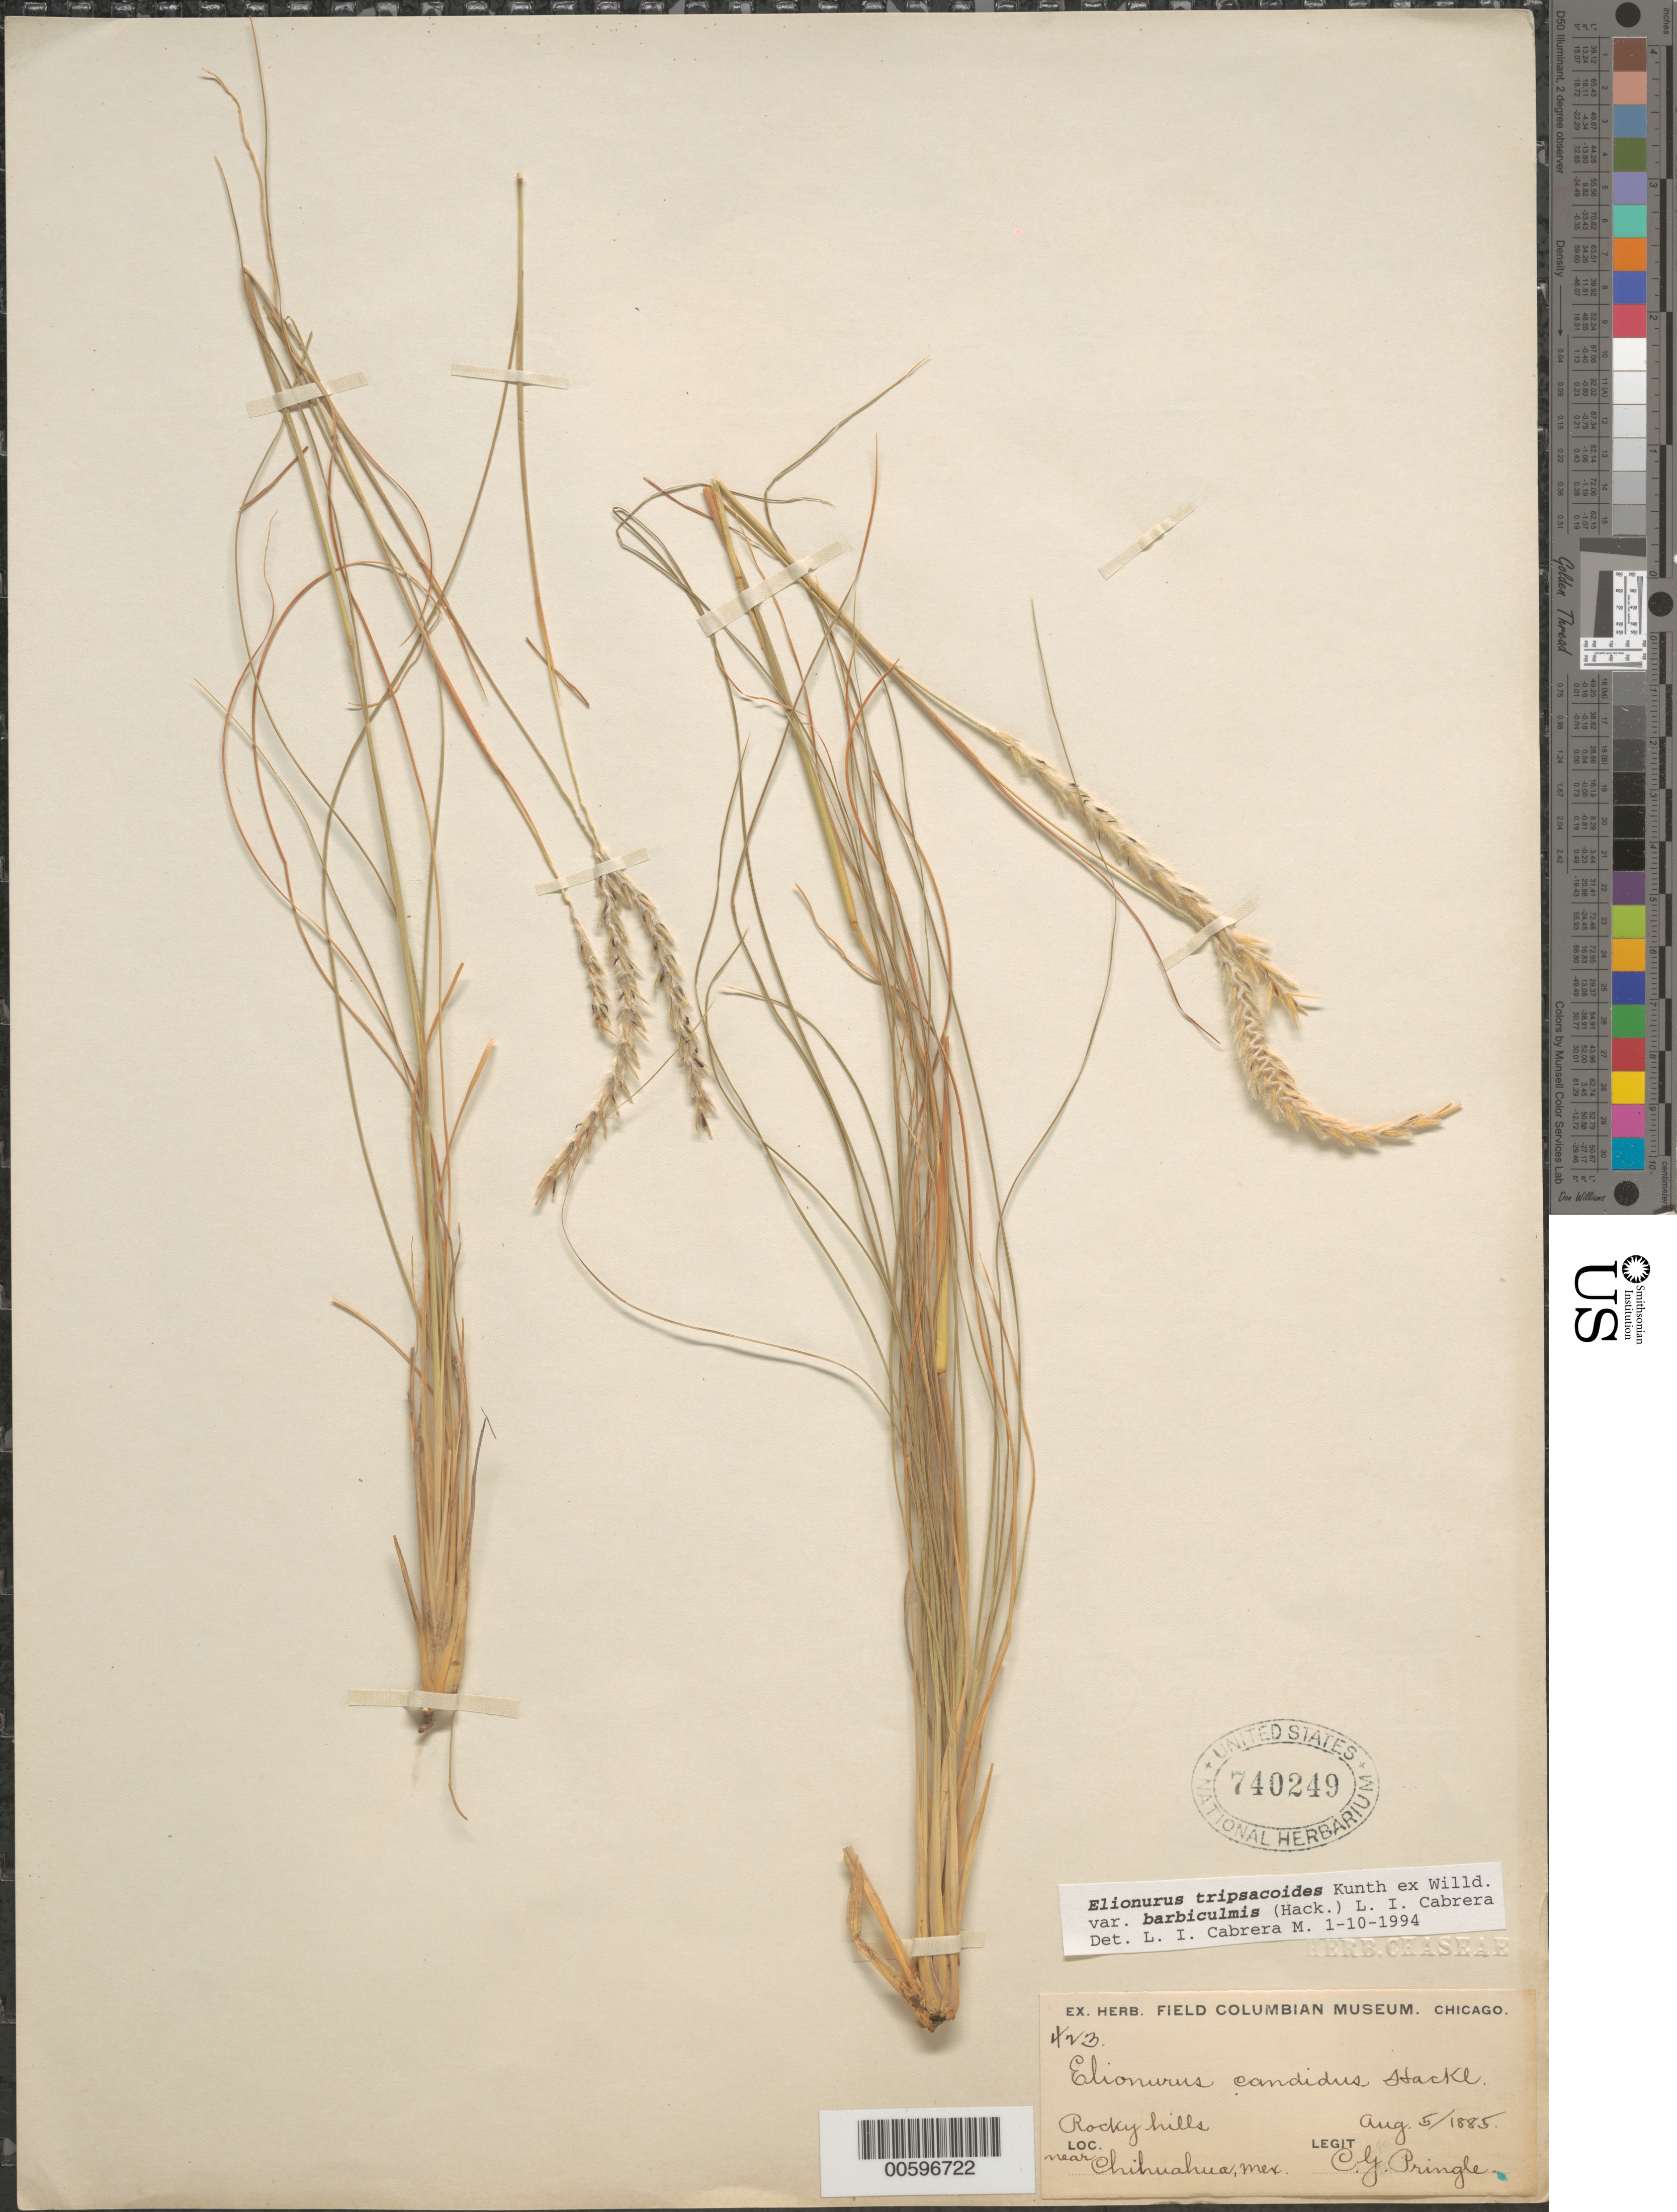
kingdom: Plantae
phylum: Tracheophyta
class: Liliopsida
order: Poales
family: Poaceae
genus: Elionurus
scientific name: Elionurus tripsacoides var. barbiculmis (Hack.) L.I. Cabrera & Dávila, comb. ined.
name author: (Hack.) L.I. Cabrera & Dávila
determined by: Cabrera M., L. I.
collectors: C. G. Pringle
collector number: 423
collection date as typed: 5 Aug 1885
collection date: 1885-08-05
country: Mexico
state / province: Chihuahua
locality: Near Chihuahua.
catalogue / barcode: US 740249